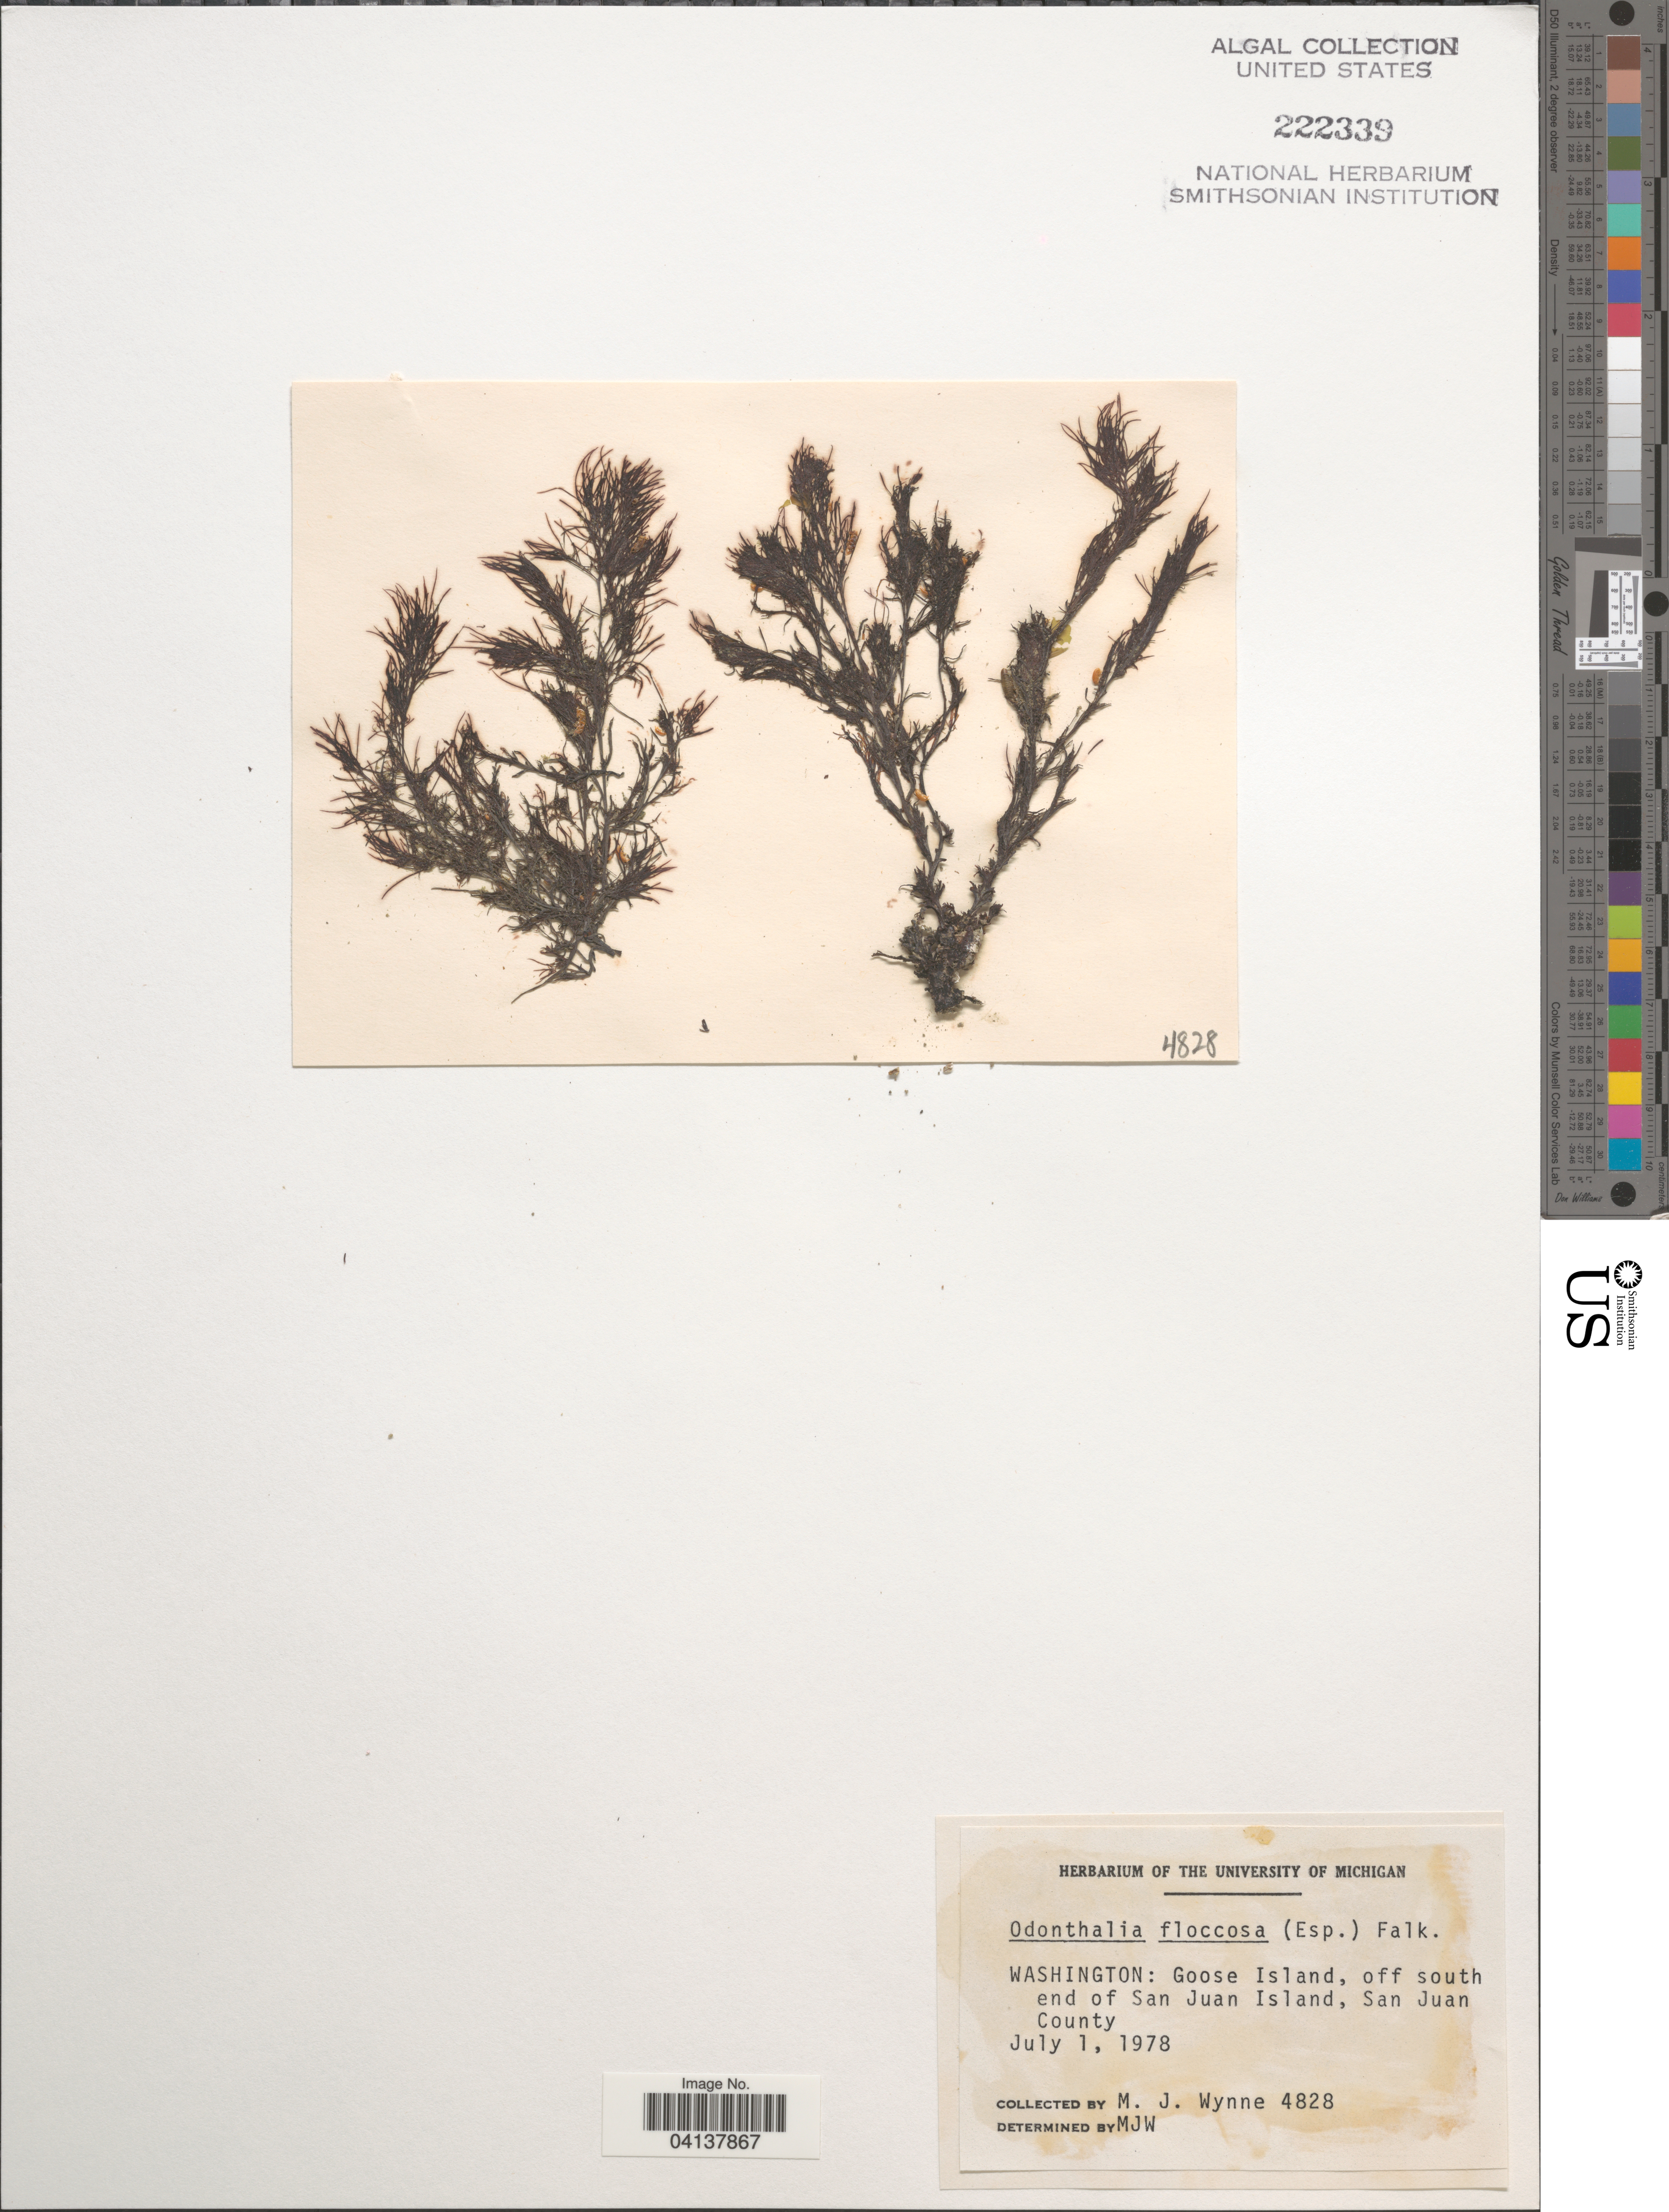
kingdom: Plantae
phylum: Rhodophyta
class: Florideophyceae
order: Ceramiales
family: Rhodomelaceae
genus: Odonthalia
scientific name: Odonthalia floccosa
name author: (Esper) Falkenb.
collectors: M.J. Wynne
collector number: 4828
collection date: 1978-07-01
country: United States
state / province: Washington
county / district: San Juan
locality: Goose Island, off south end of San Juan Island, San Juan County.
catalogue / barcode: US 222339